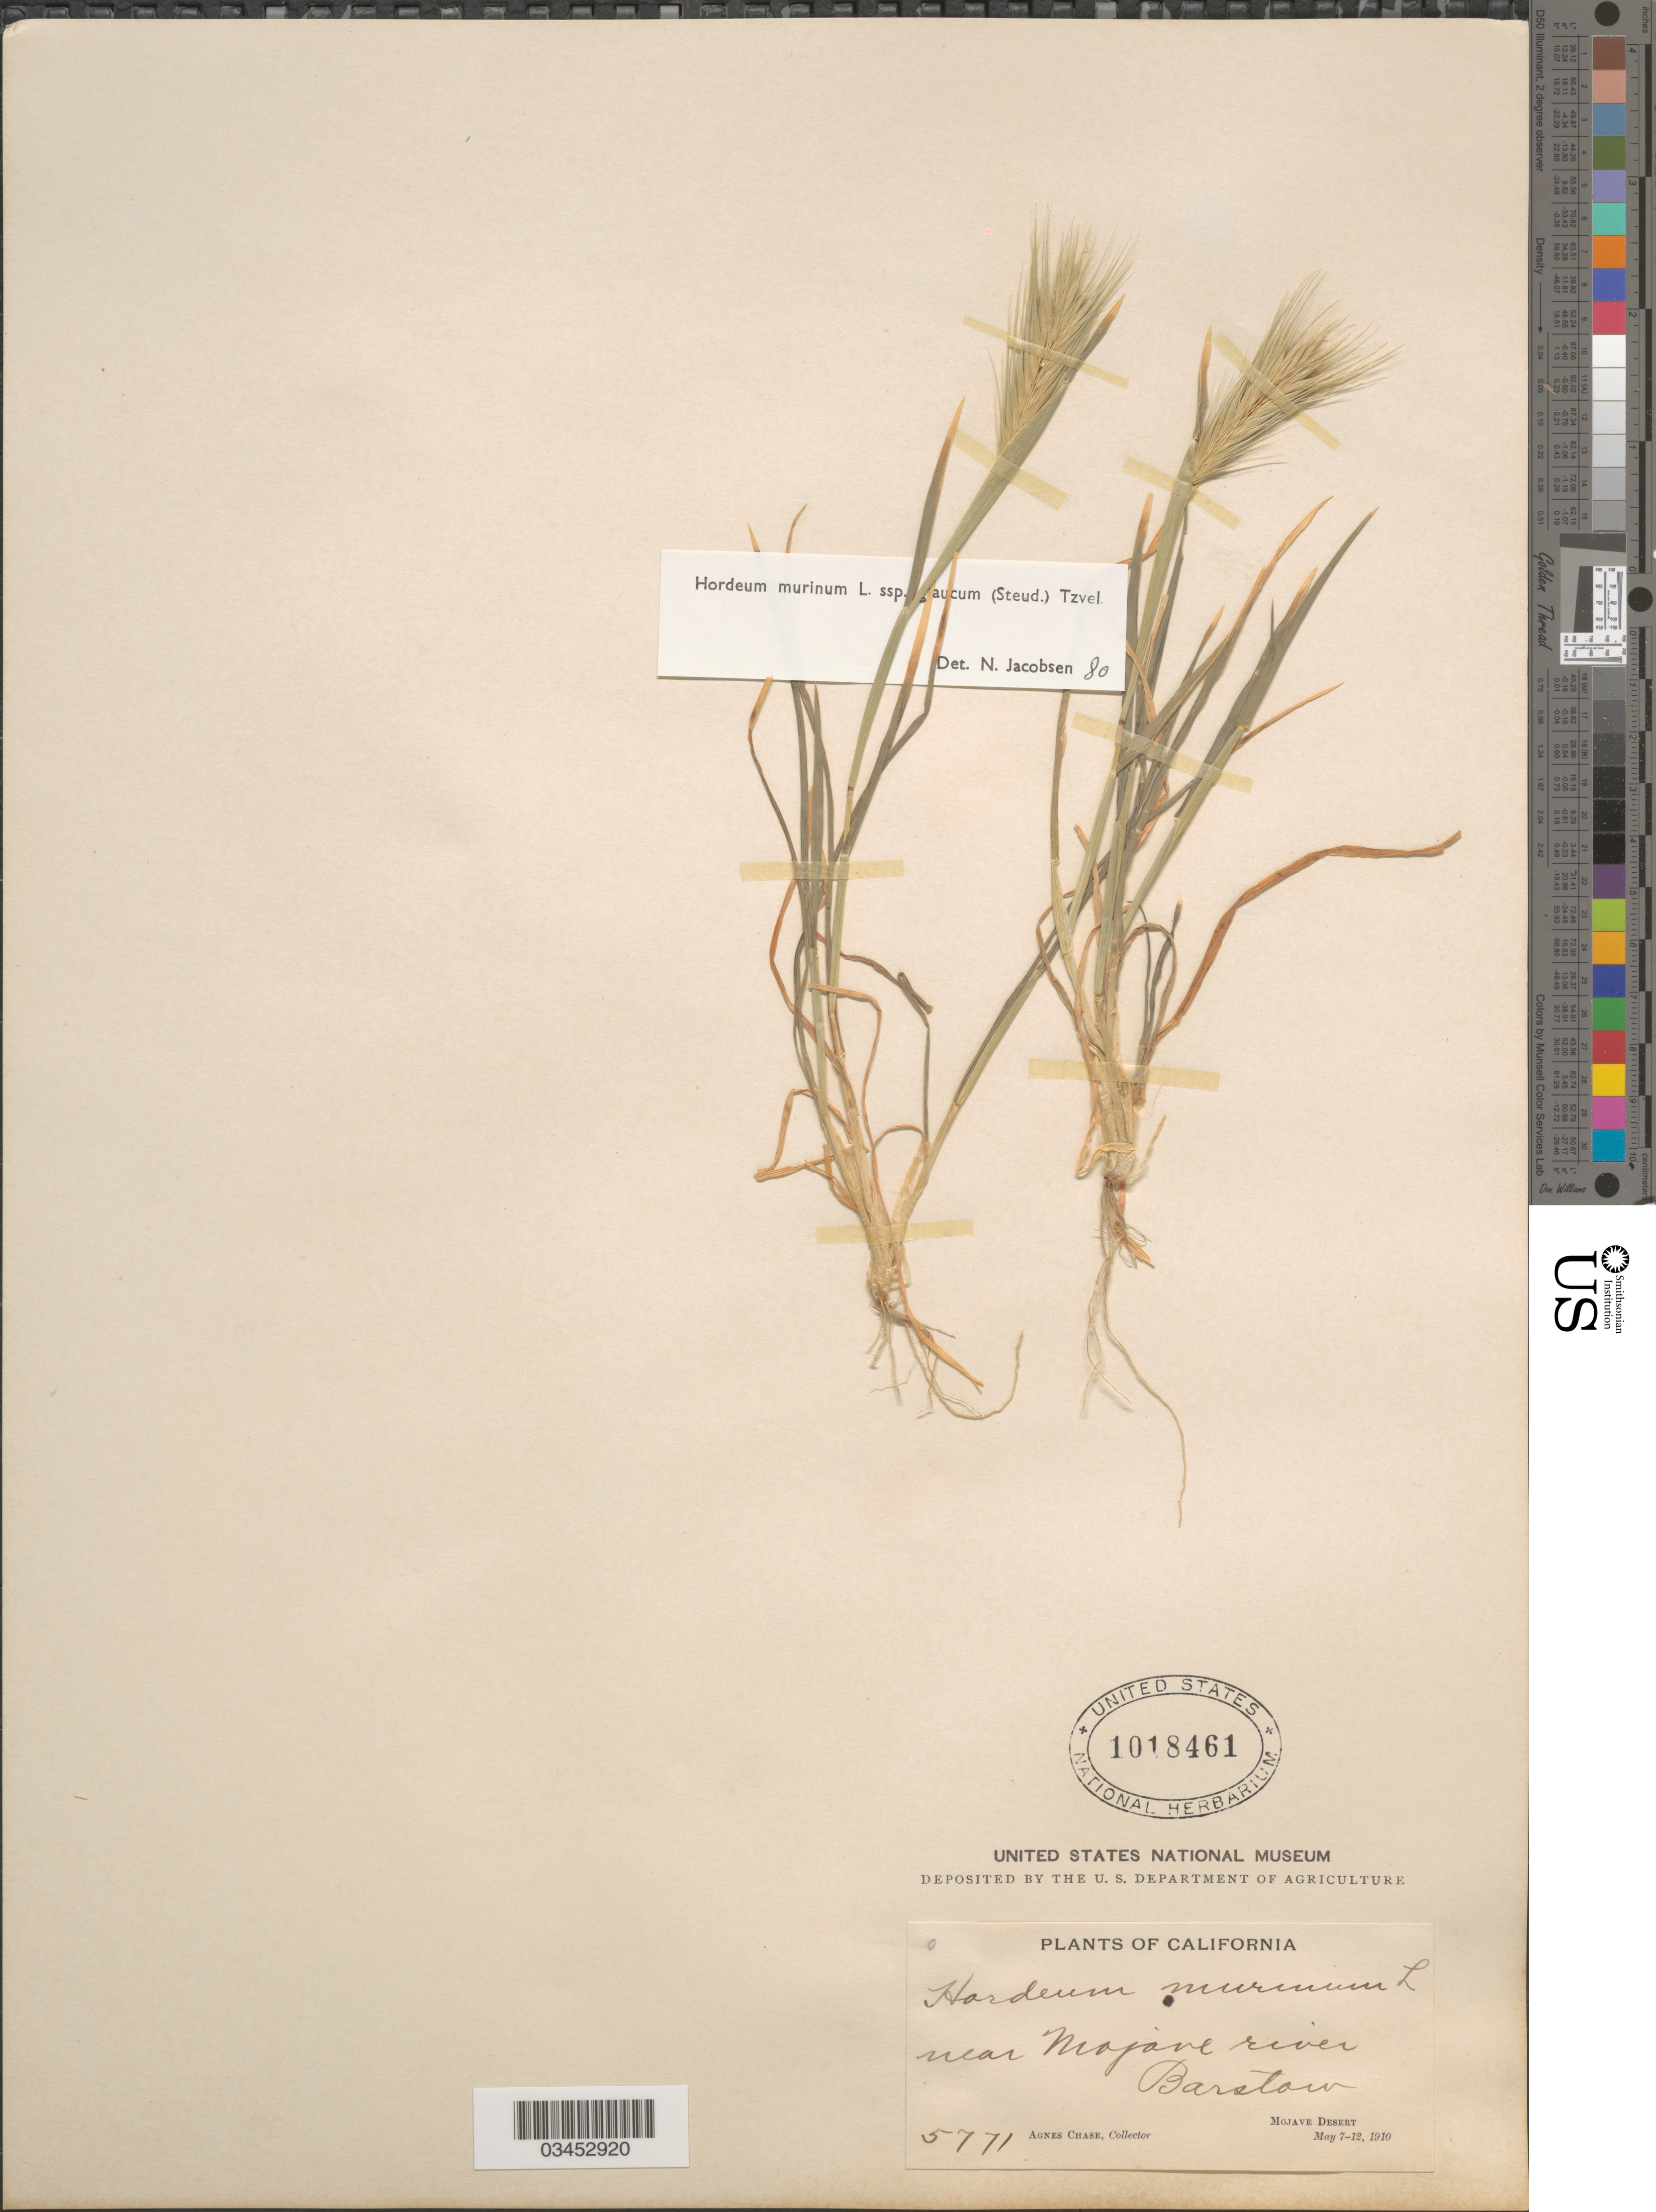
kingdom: Plantae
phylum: Tracheophyta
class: Liliopsida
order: Poales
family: Poaceae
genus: Hordeum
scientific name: Hordeum murinum subsp. glaucum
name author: (Steud.) Tzvelev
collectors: A. Chase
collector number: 5771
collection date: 1910-05-07/1910-05-12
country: United States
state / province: California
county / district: San Bernardino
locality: Near Mojave river. Barstow. Mojave Desert.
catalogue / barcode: US 1018461